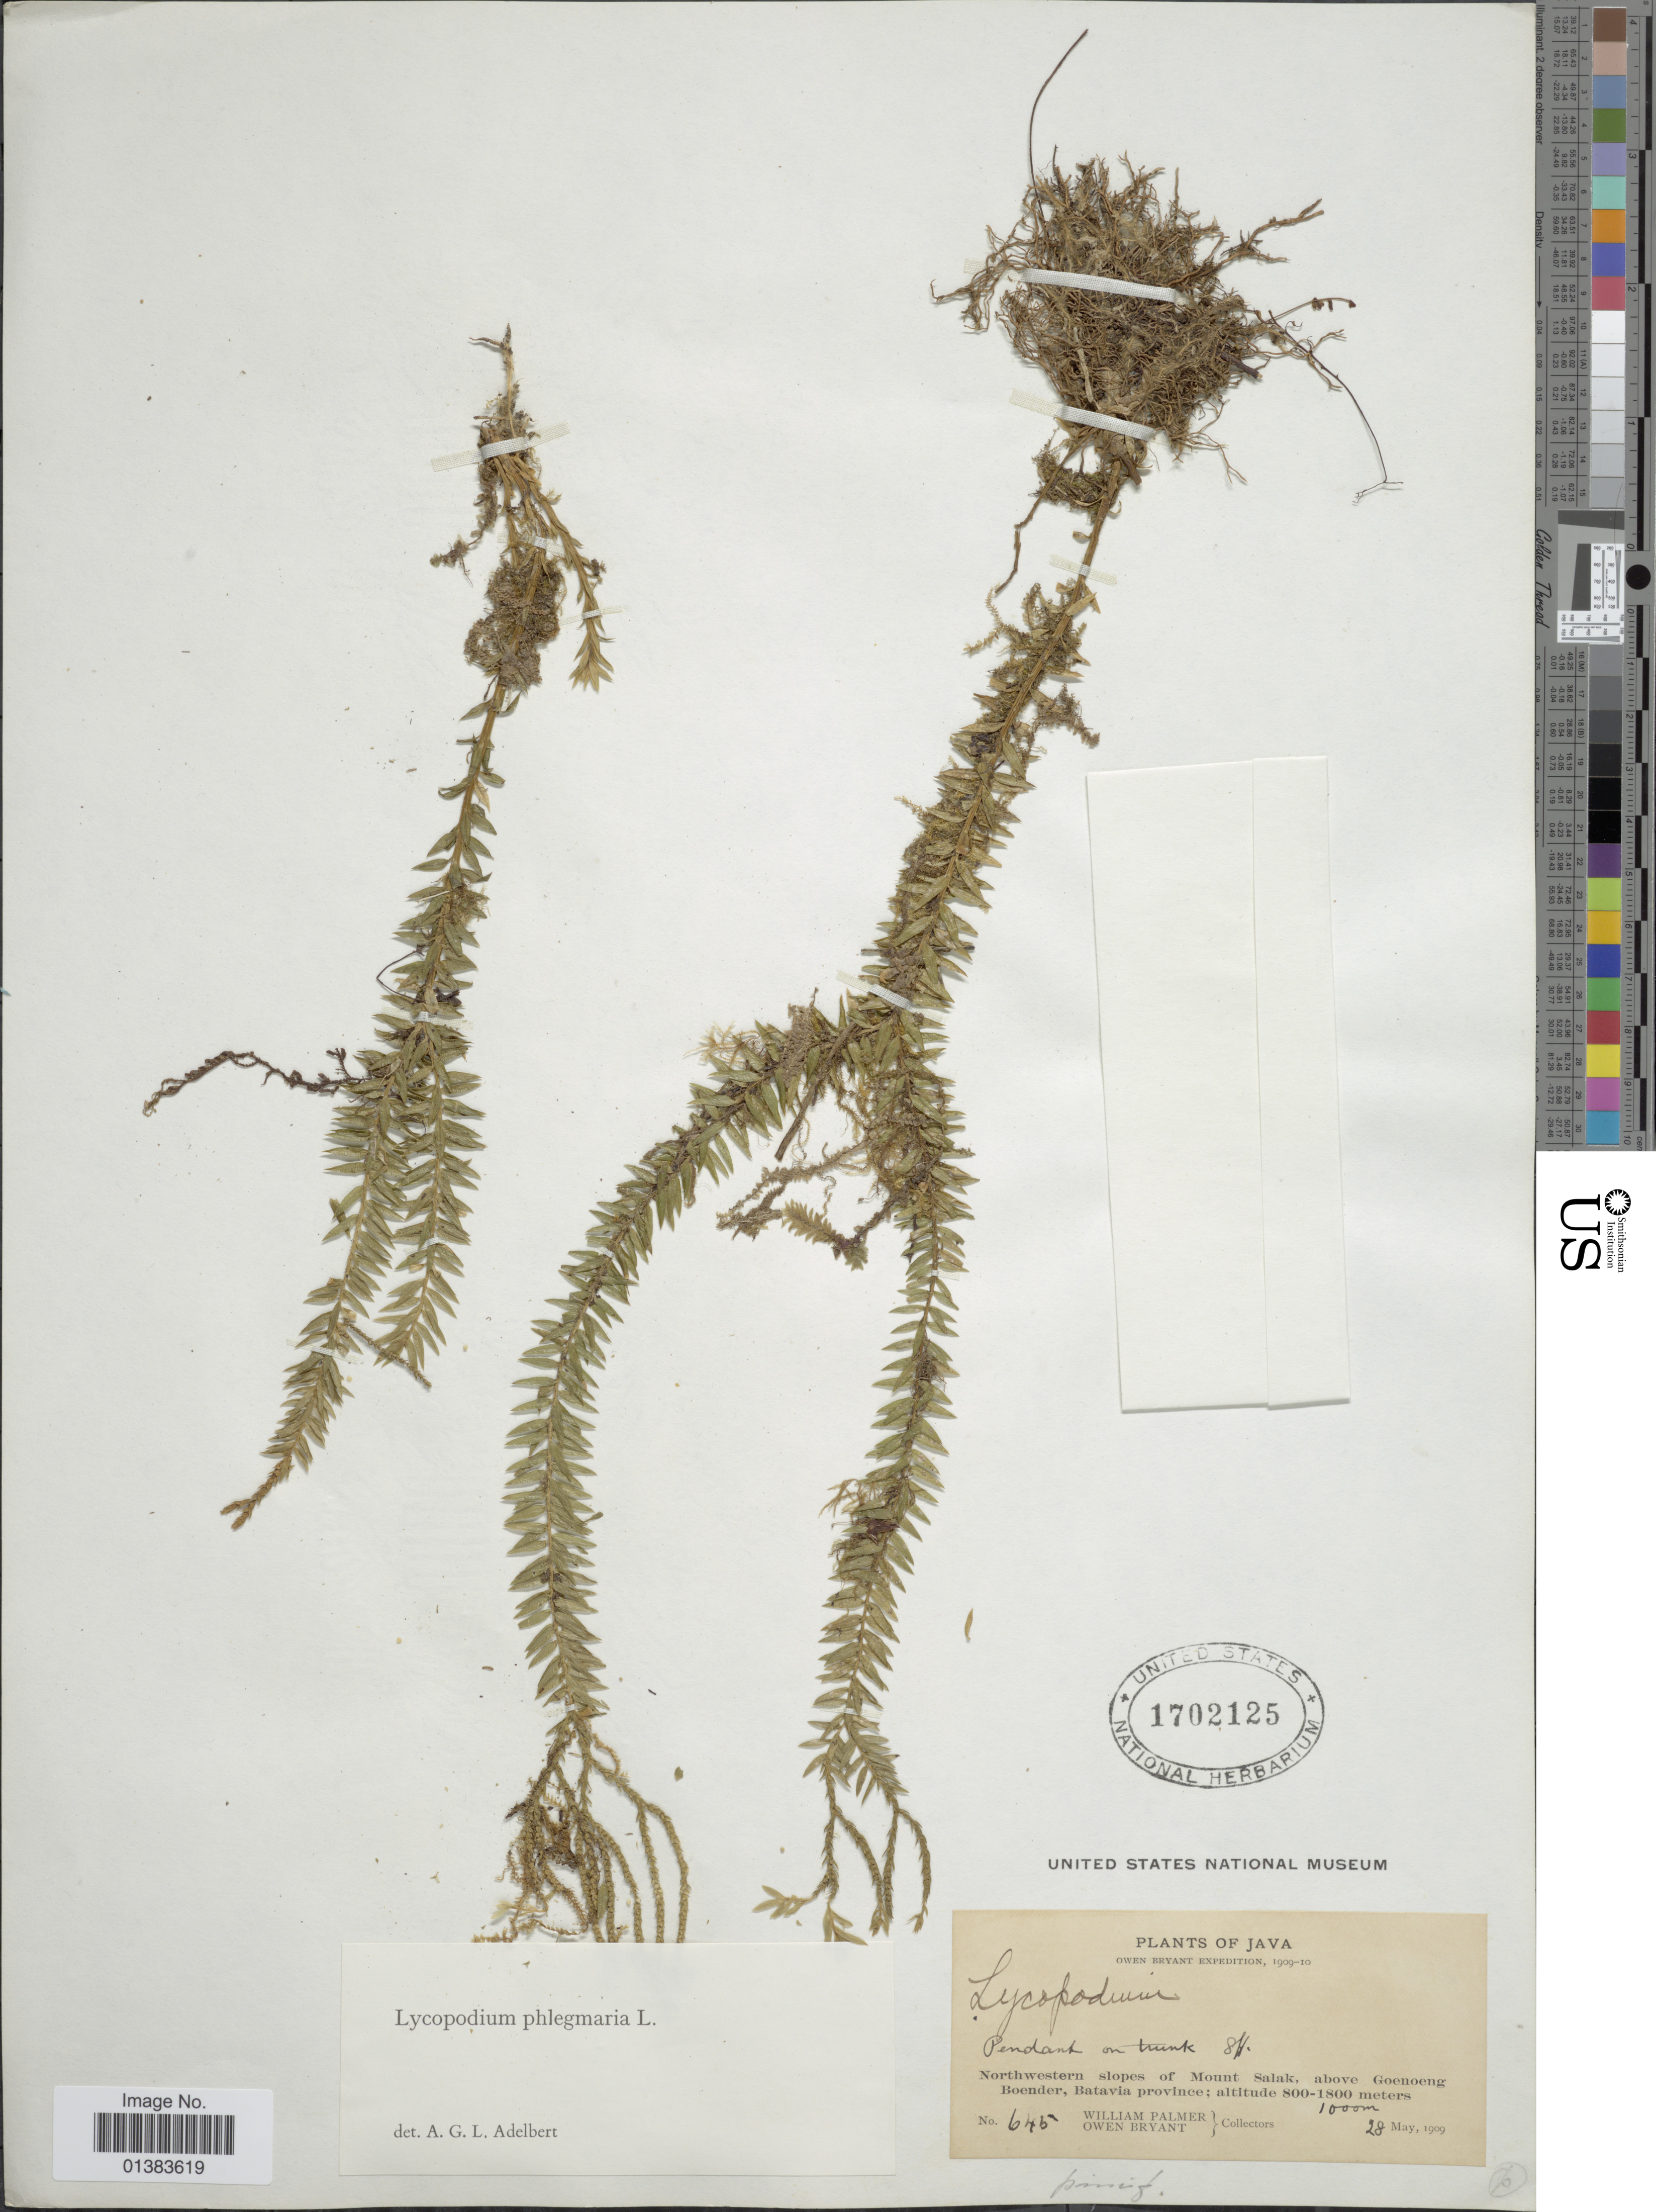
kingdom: Plantae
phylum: Tracheophyta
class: Lycopodiopsida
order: Lycopodiales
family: Lycopodiaceae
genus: Phlegmariurus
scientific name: Phlegmariurus phlegmaria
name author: (L.) Holub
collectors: W. Palmer & O. Bryant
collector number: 645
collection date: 1909-05-28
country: Indonesia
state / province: Java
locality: Northwestern slopes of Mount Salak, above Goenoeng Boender, Batavia province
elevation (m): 1000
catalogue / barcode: US 1702125